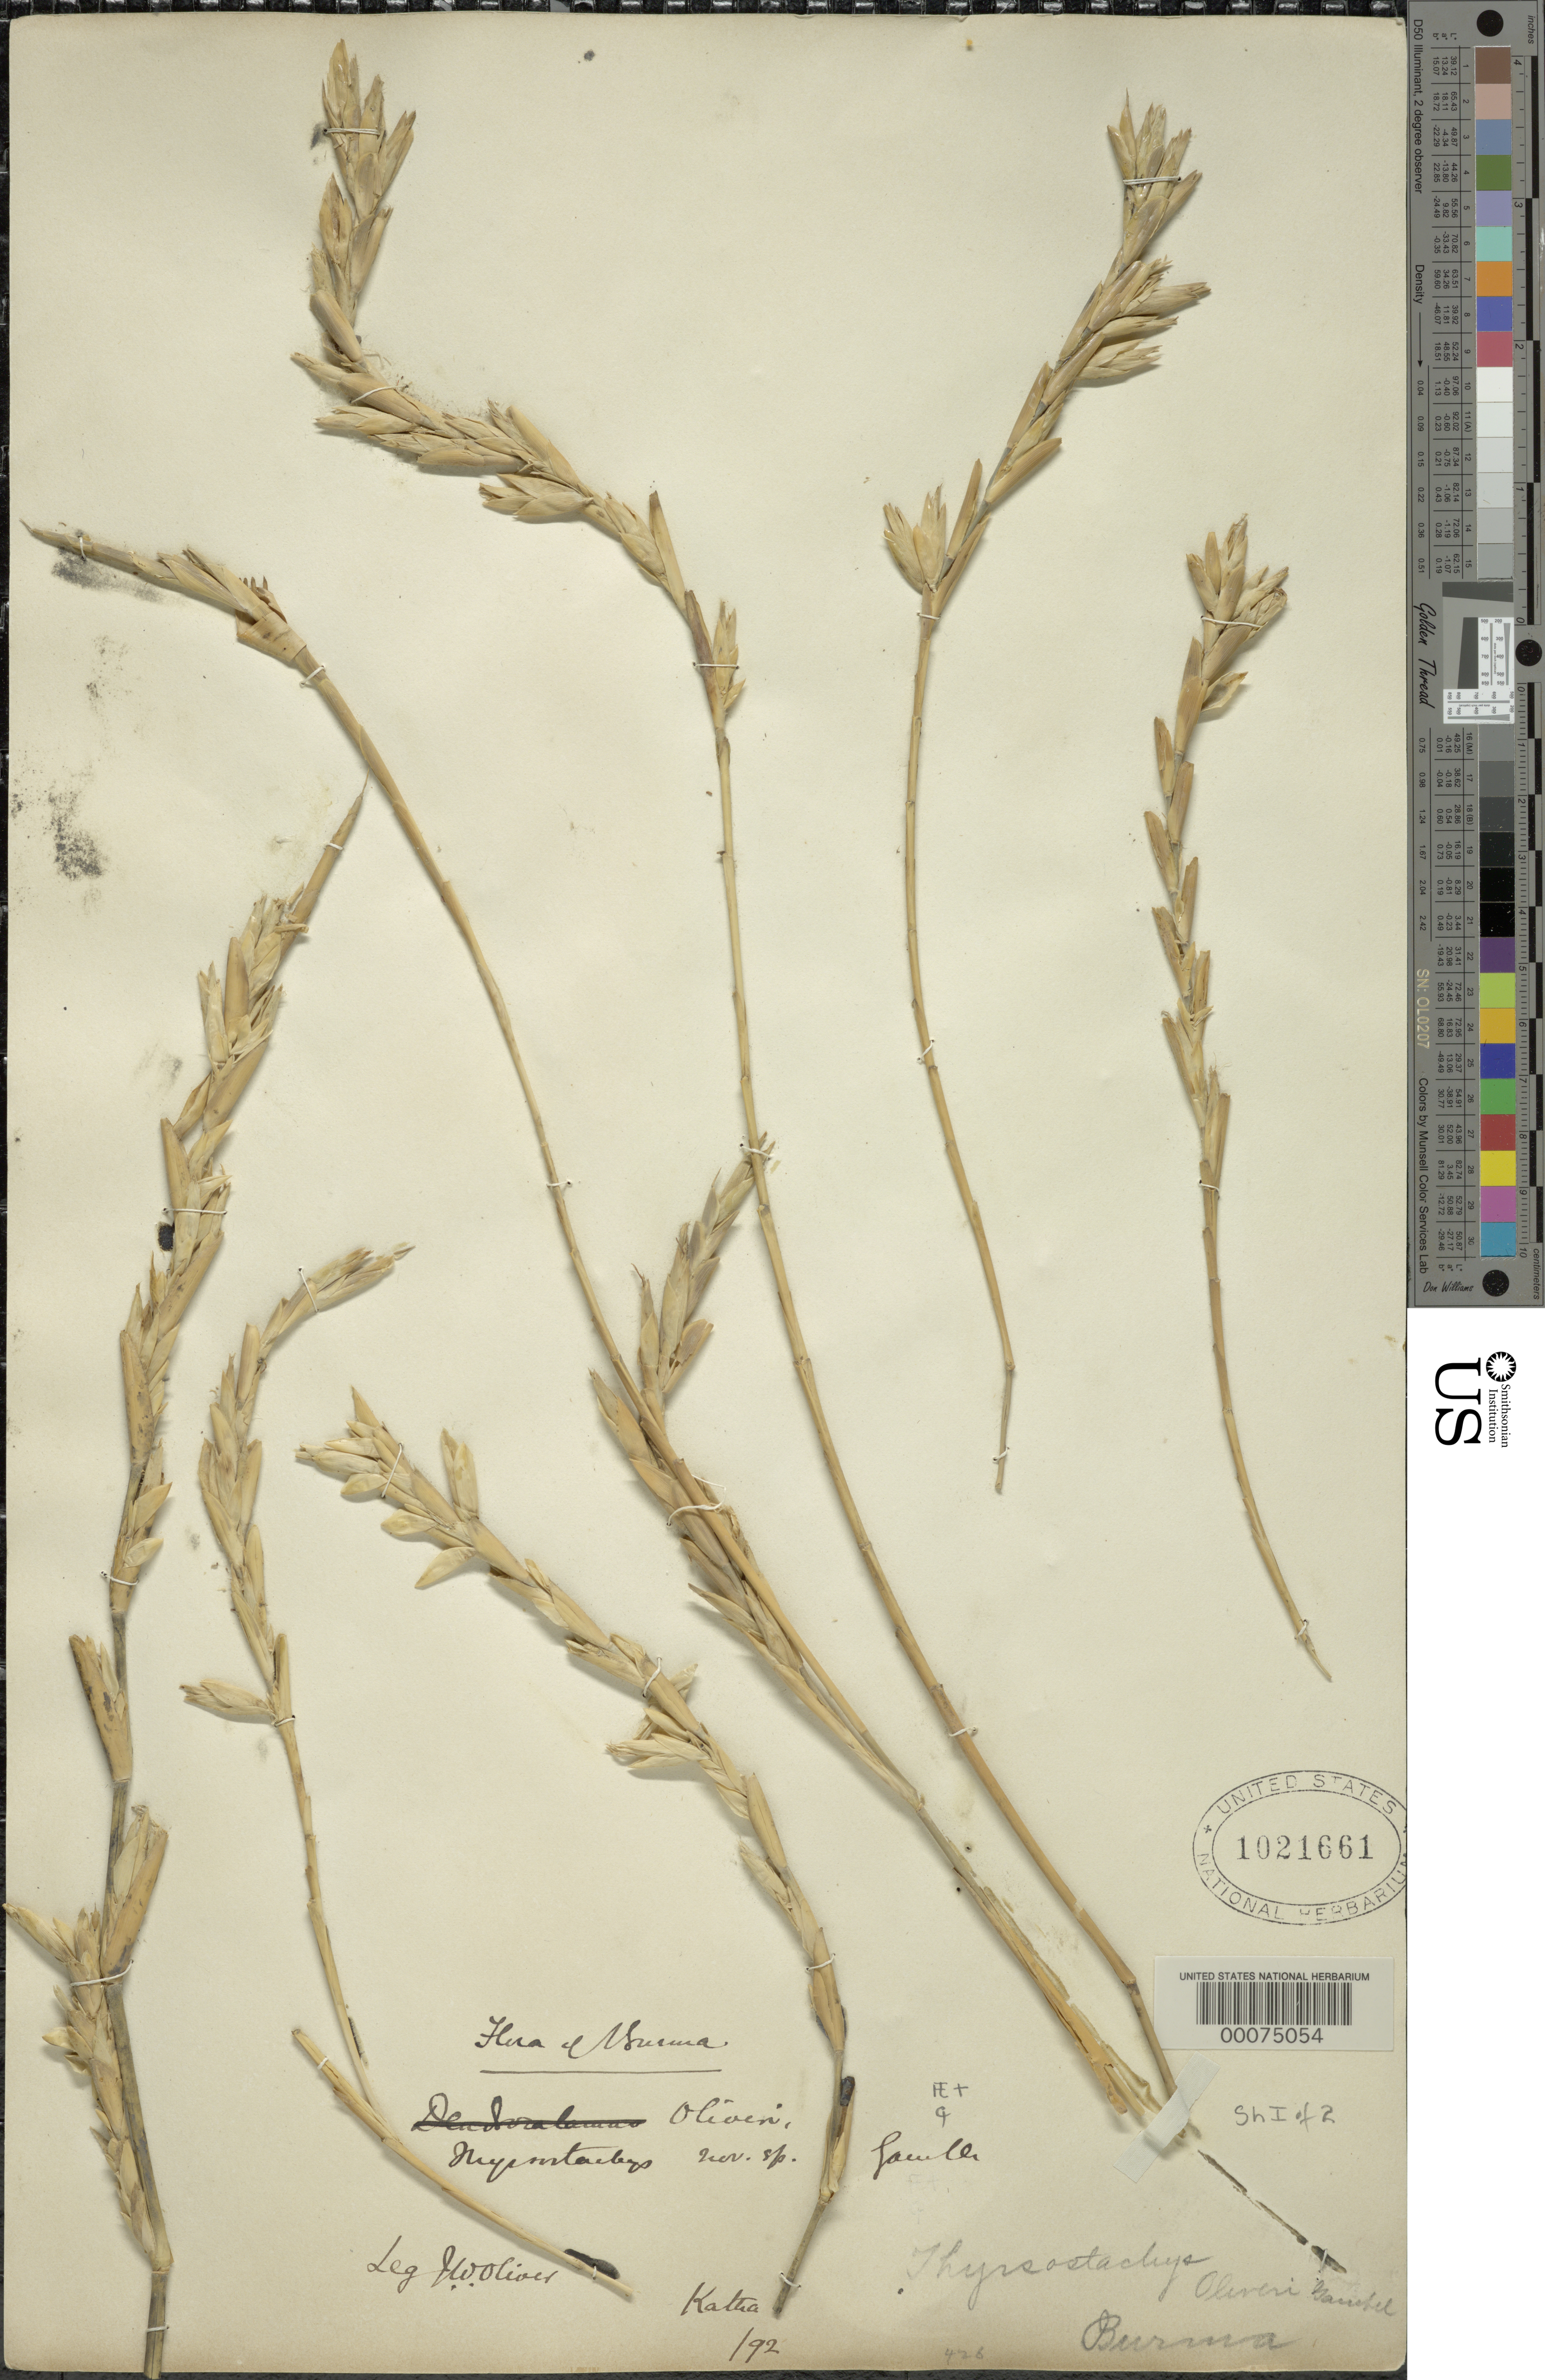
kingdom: Plantae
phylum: Tracheophyta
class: Liliopsida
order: Poales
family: Poaceae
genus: Thyrsostachys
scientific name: Thyrsostachys oliveri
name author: Gamble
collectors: J. W. Oliver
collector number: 426?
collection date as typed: Transcribed d/m/y: //92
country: Myanmar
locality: Burma, Katha.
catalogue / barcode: US 1021661